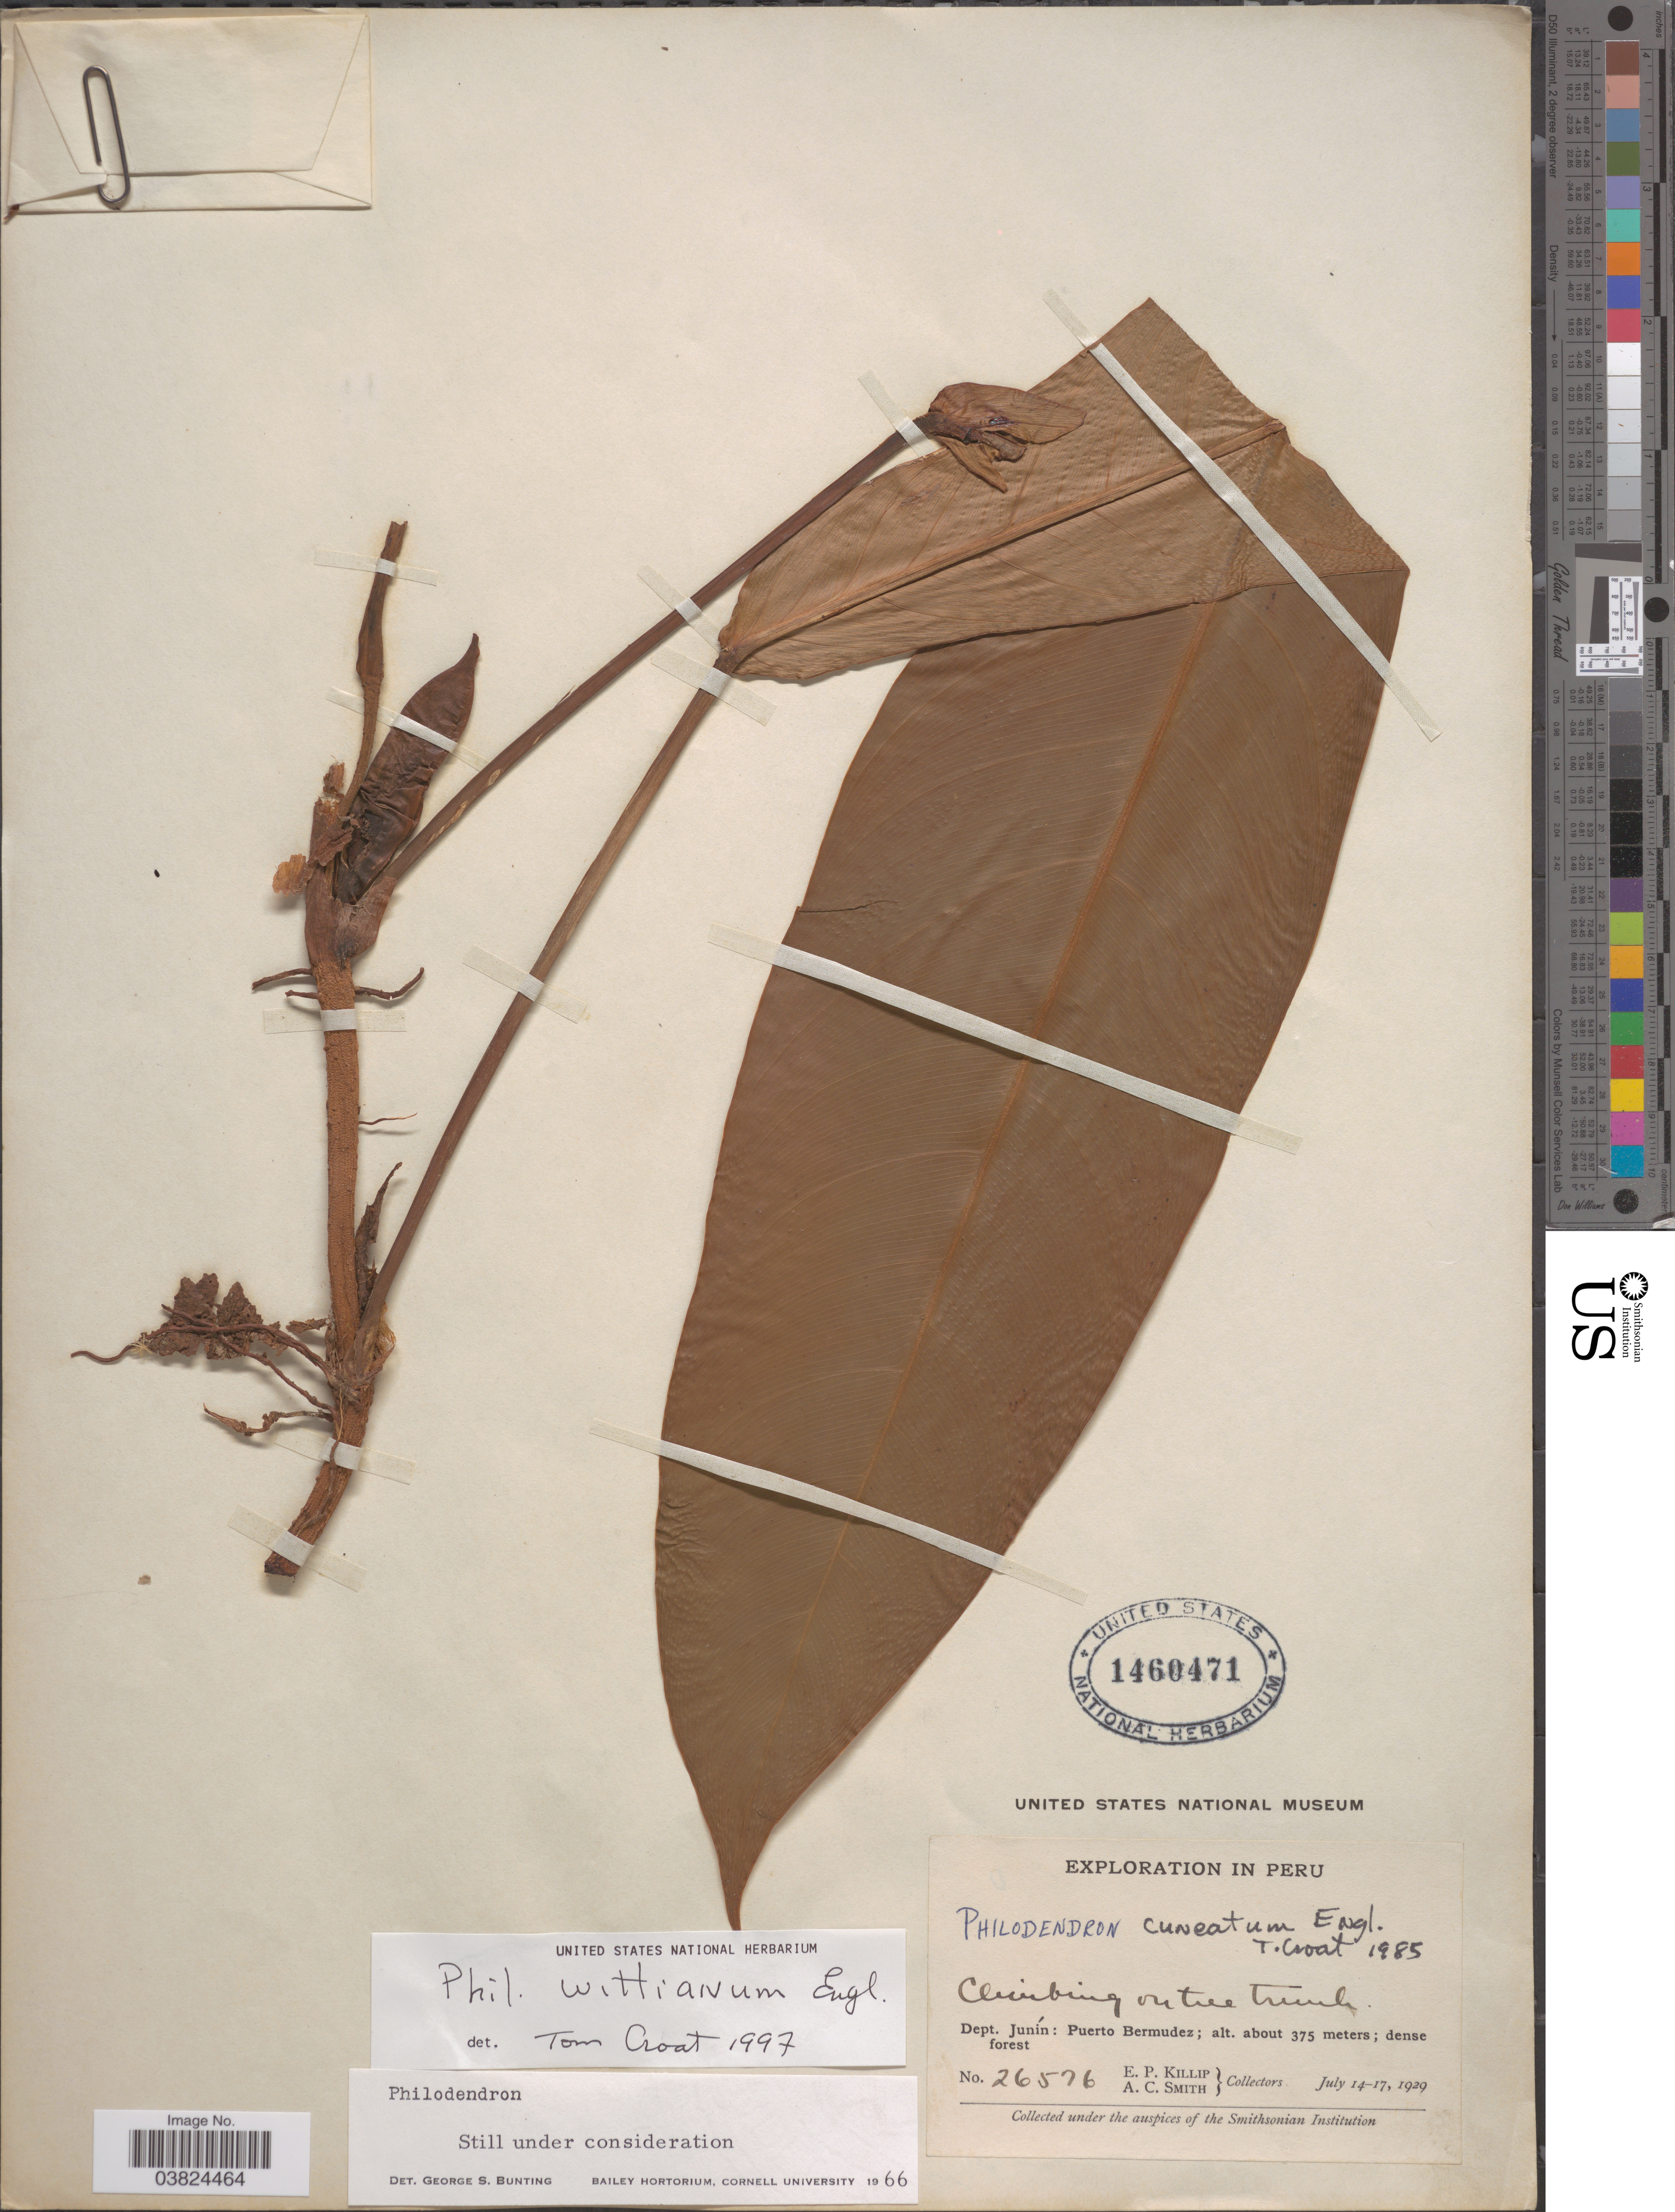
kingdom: Plantae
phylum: Tracheophyta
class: Liliopsida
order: Alismatales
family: Araceae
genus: Philodendron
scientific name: Philodendron wittianum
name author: Engl.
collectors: E. P. Killip & A. C. Smith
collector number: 26576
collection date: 1929-07-14/1929-07-17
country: Peru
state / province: Junín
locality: Dept. Junín: Puerto Bermudez.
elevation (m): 375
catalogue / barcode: US 1460471